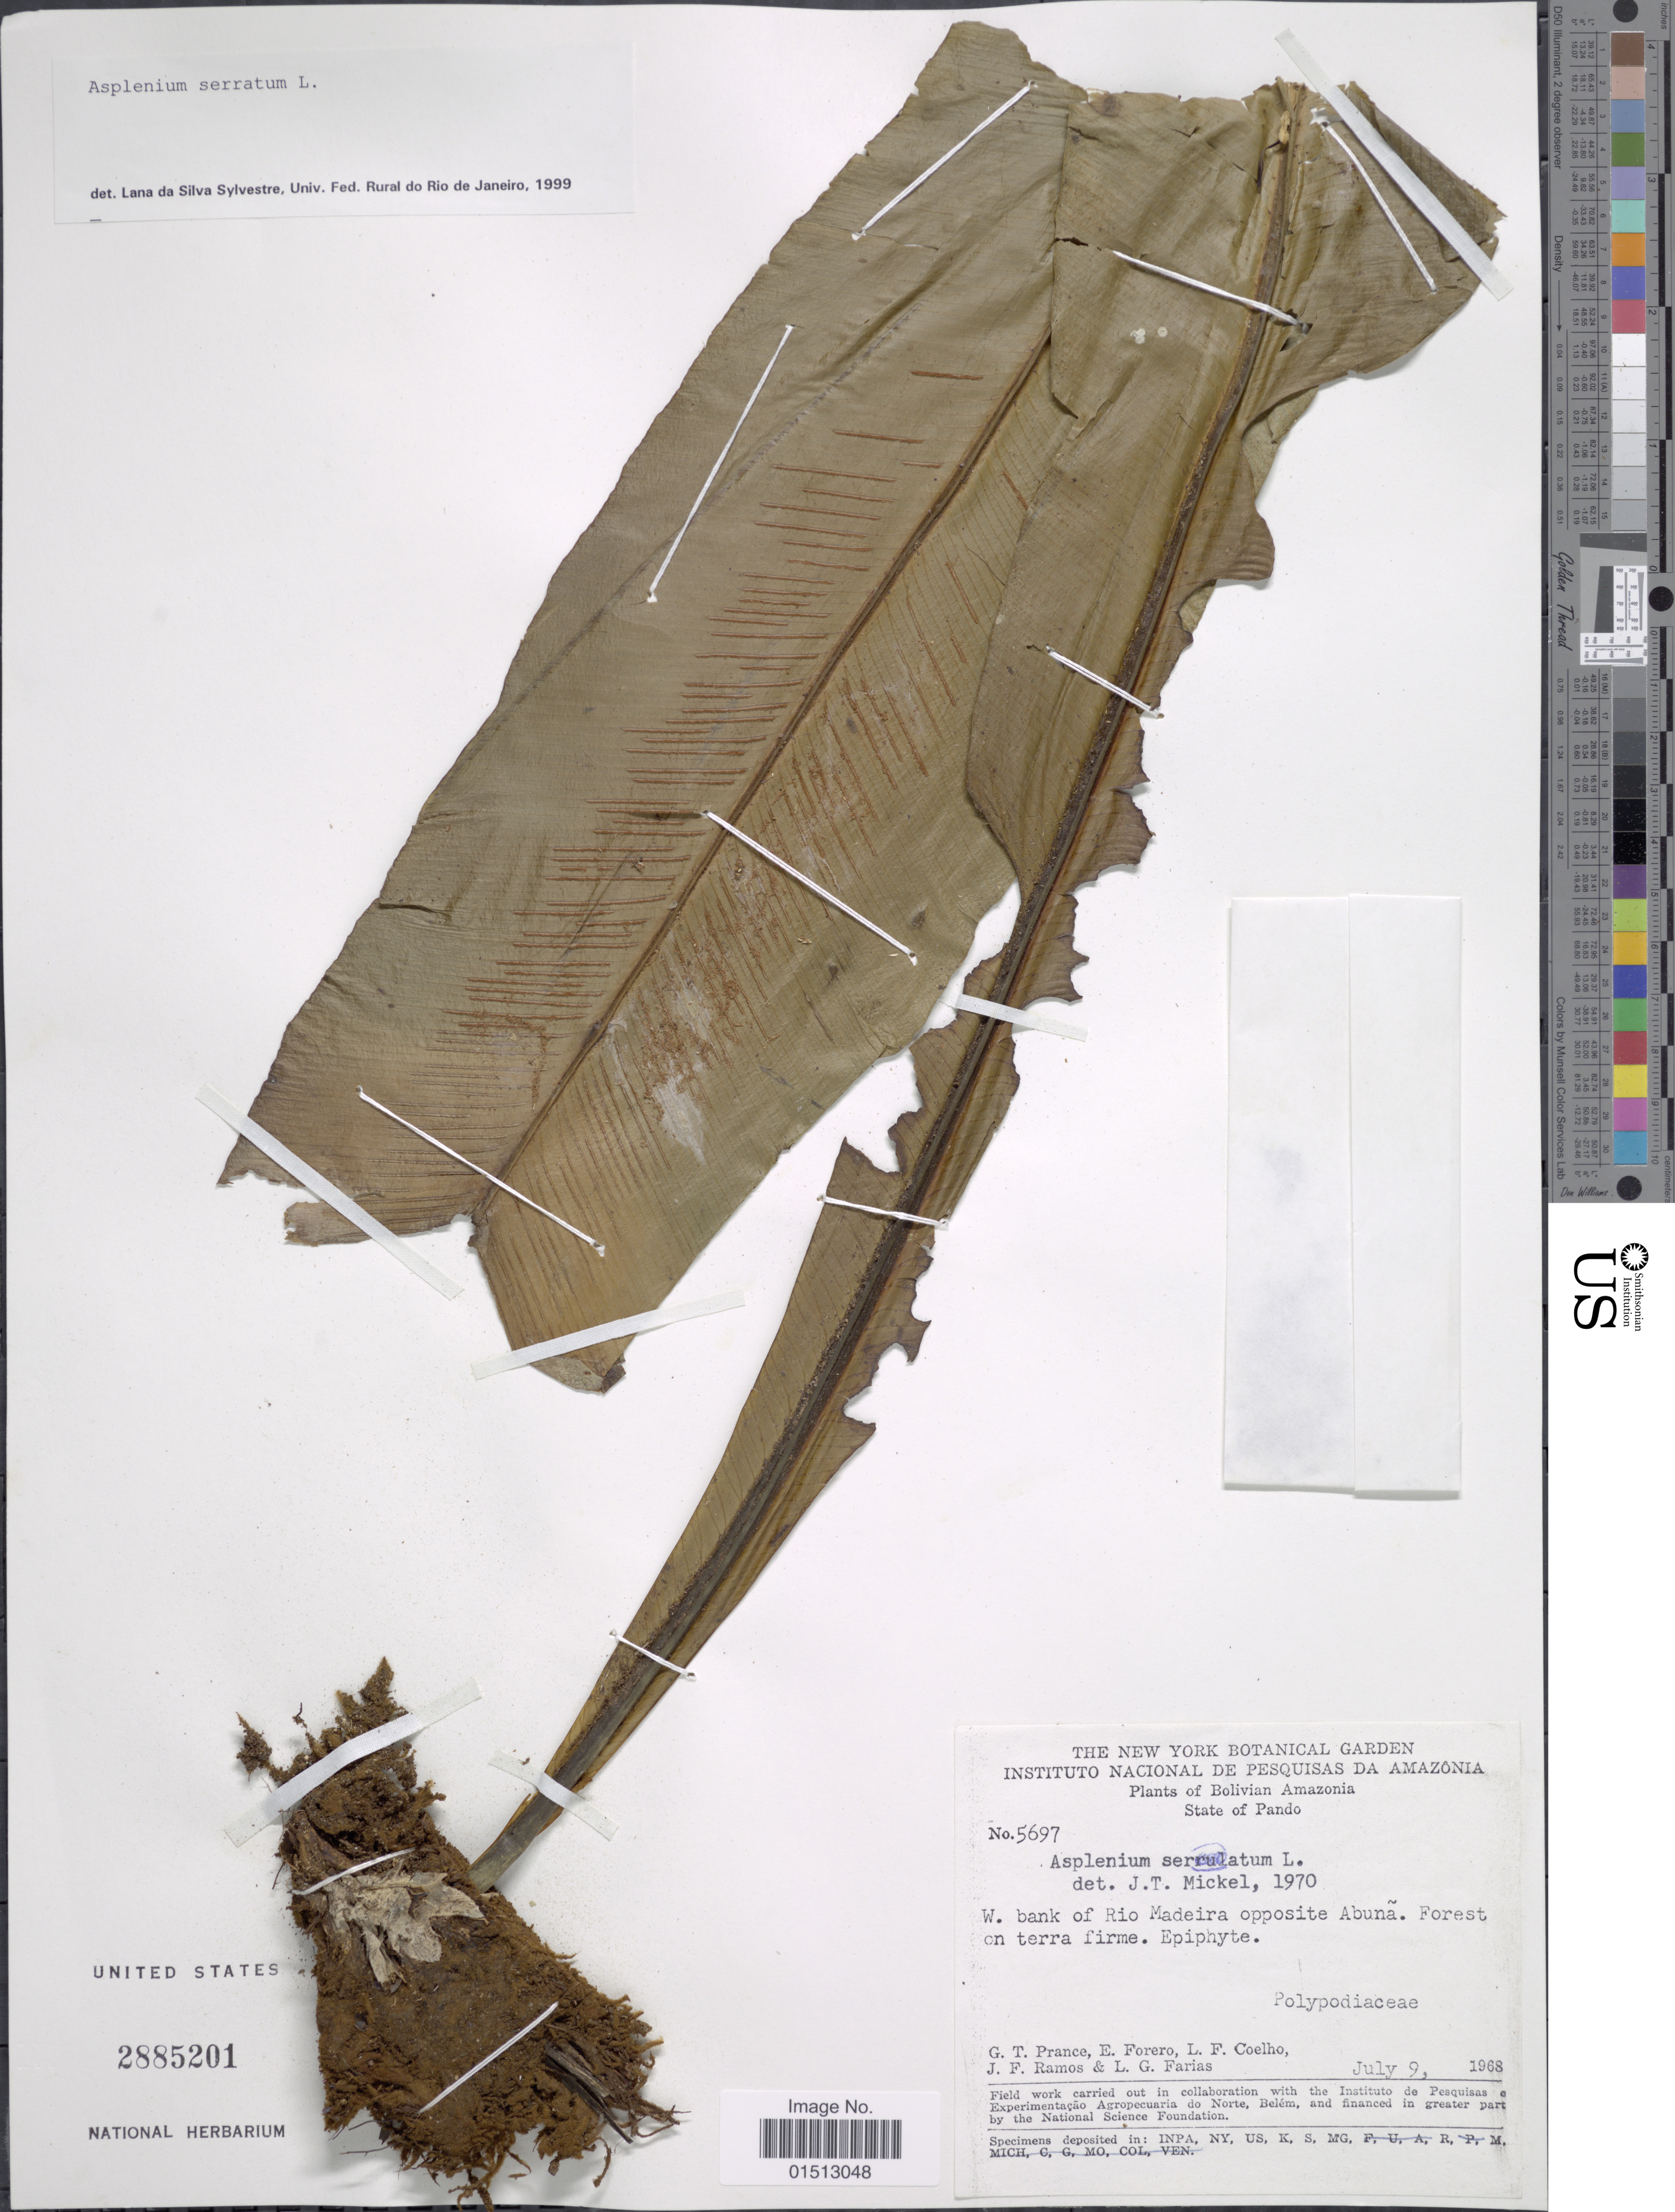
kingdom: Plantae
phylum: Tracheophyta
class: Polypodiopsida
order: Polypodiales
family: Aspleniaceae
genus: Asplenium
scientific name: Asplenium serratum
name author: L.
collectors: G. T. Prance, E. Forero, L. F. Coelho, J. F. Ramos & L. G. Farias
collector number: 5697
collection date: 1968-07-09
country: Bolivia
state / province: Pando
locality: Bolivian Amazonia, State of Pando. W. bank of Rio Madeira opposite Abuna.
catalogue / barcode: US 2885201